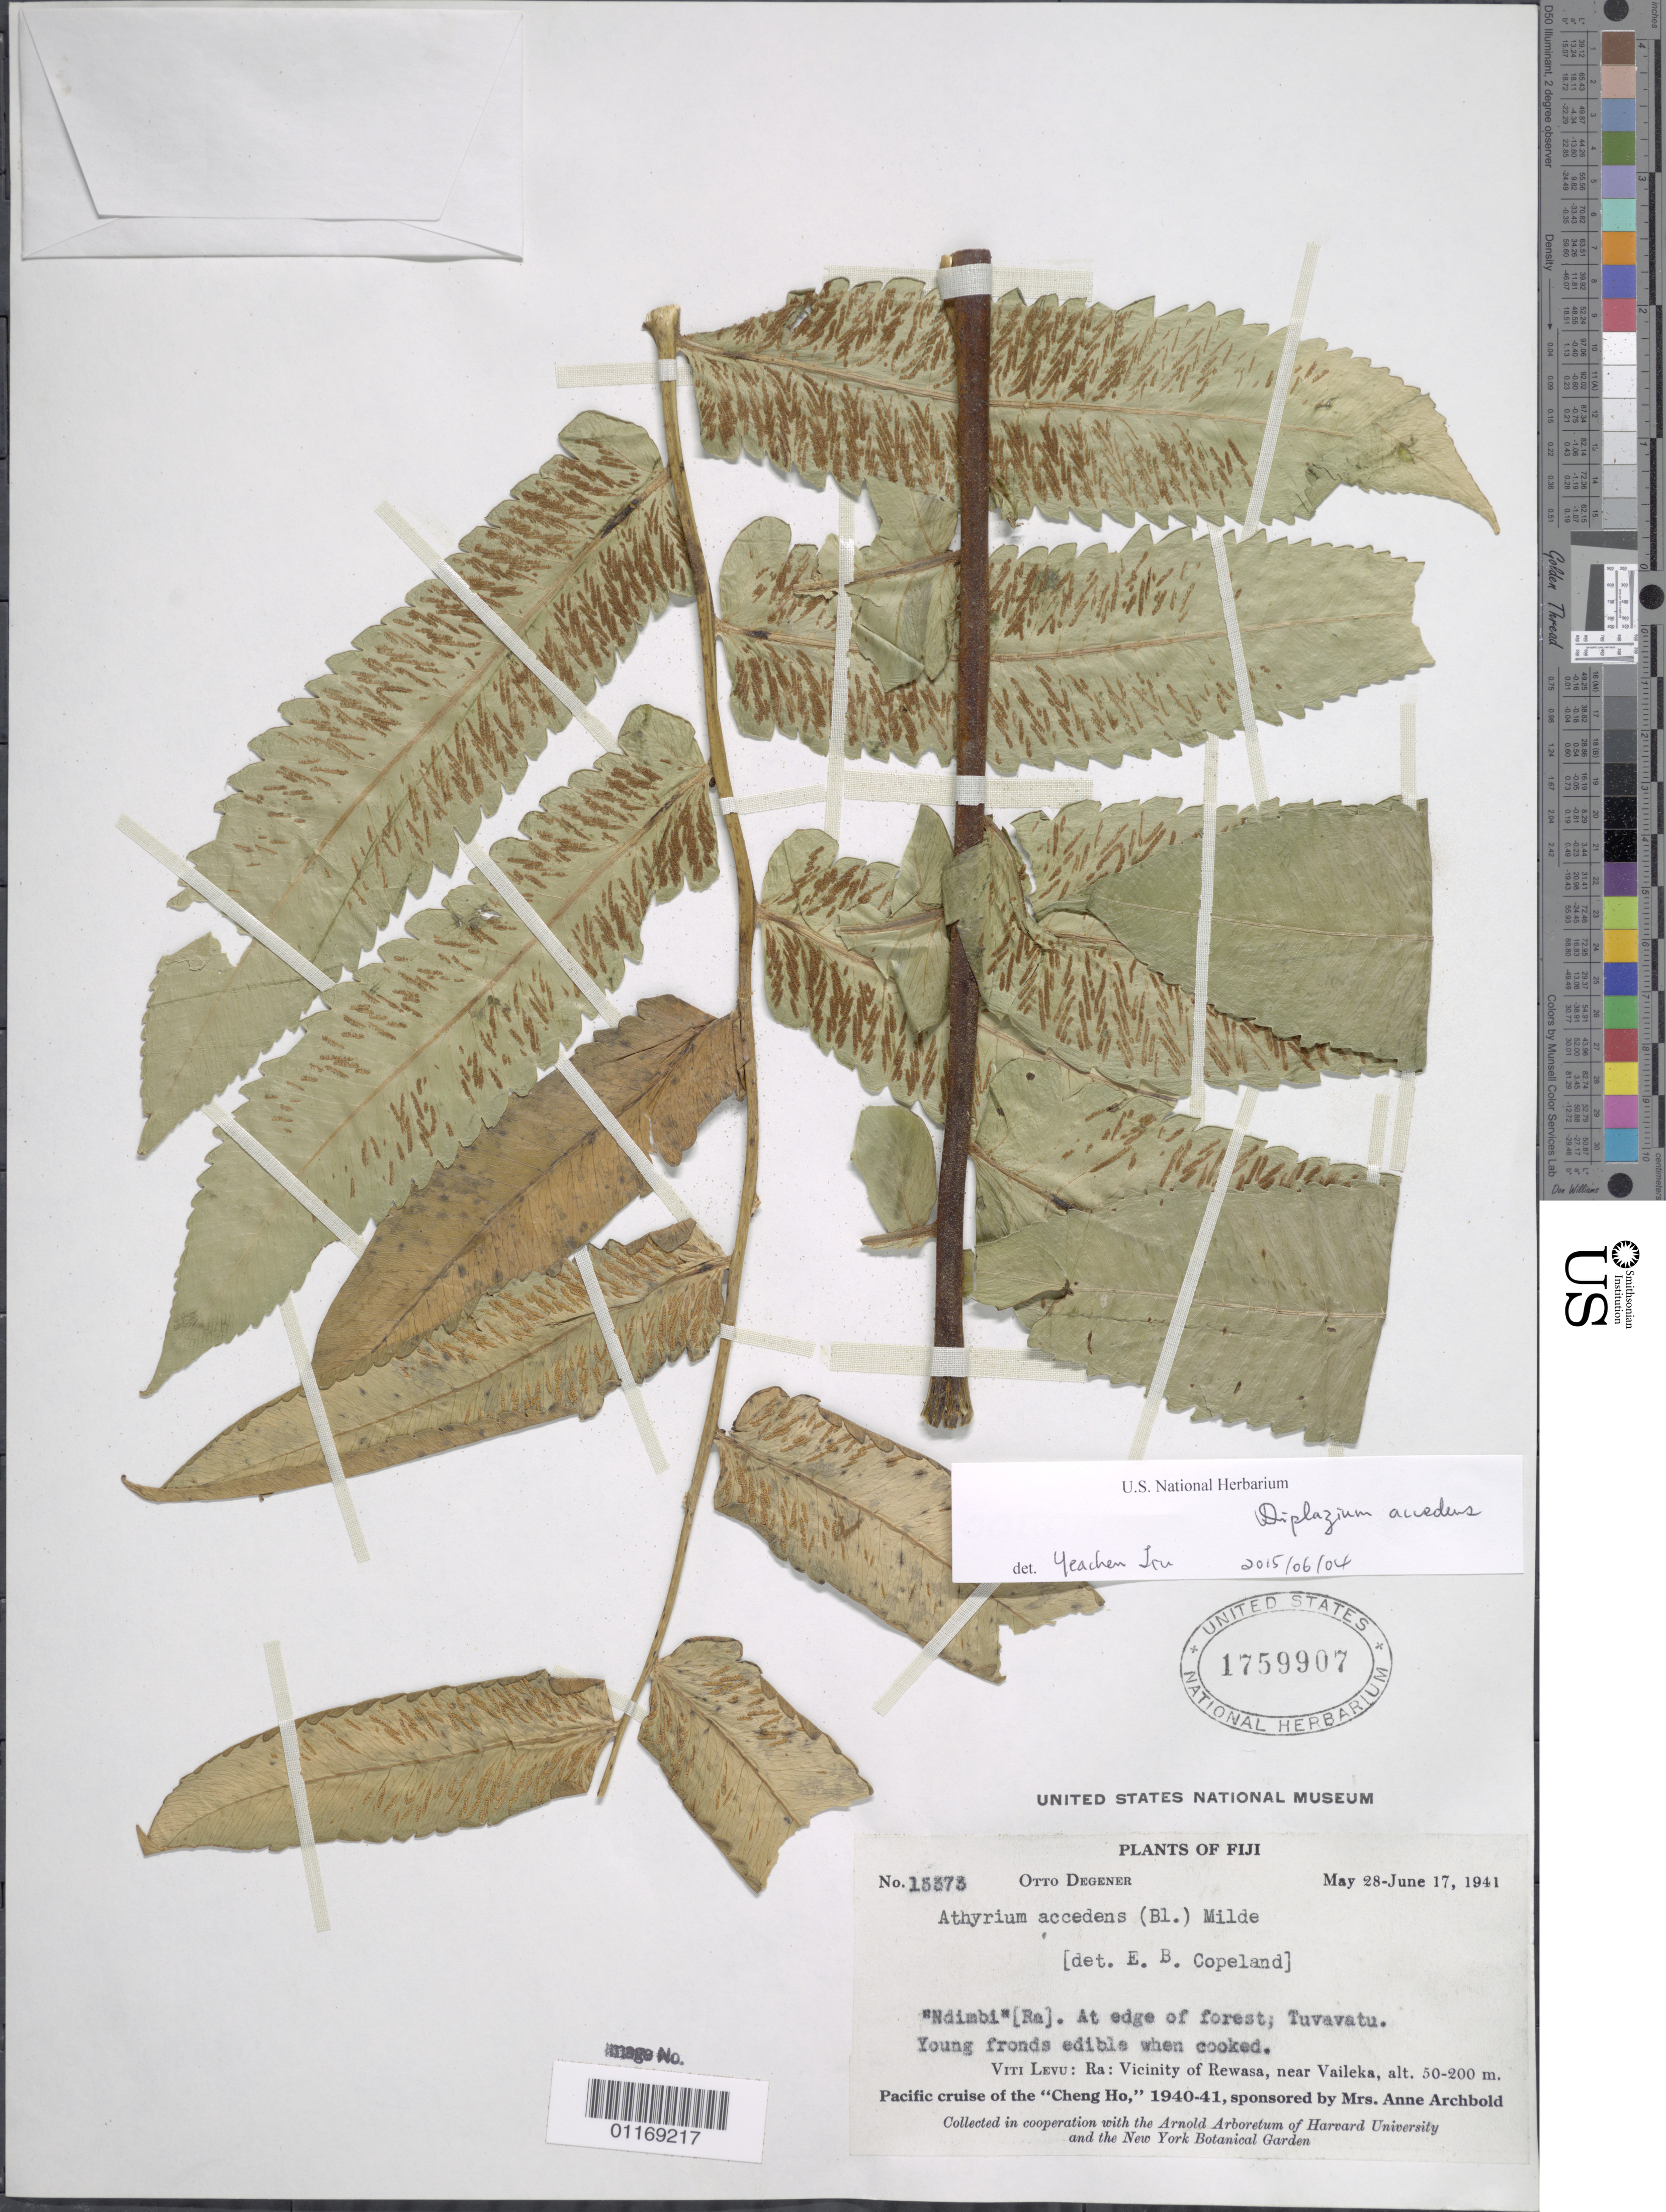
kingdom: Plantae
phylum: Tracheophyta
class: Polypodiopsida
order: Polypodiales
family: Athyriaceae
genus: Diplazium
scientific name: Diplazium accedens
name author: Blume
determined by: Copeland, E. B.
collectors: O. Degener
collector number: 15373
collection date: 1941-05-28/1941-06-17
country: Fiji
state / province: Ra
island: Viti Levu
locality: Vicinity of Rewasa, near Vaileka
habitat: Edge of forest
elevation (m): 50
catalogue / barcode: US 1759907